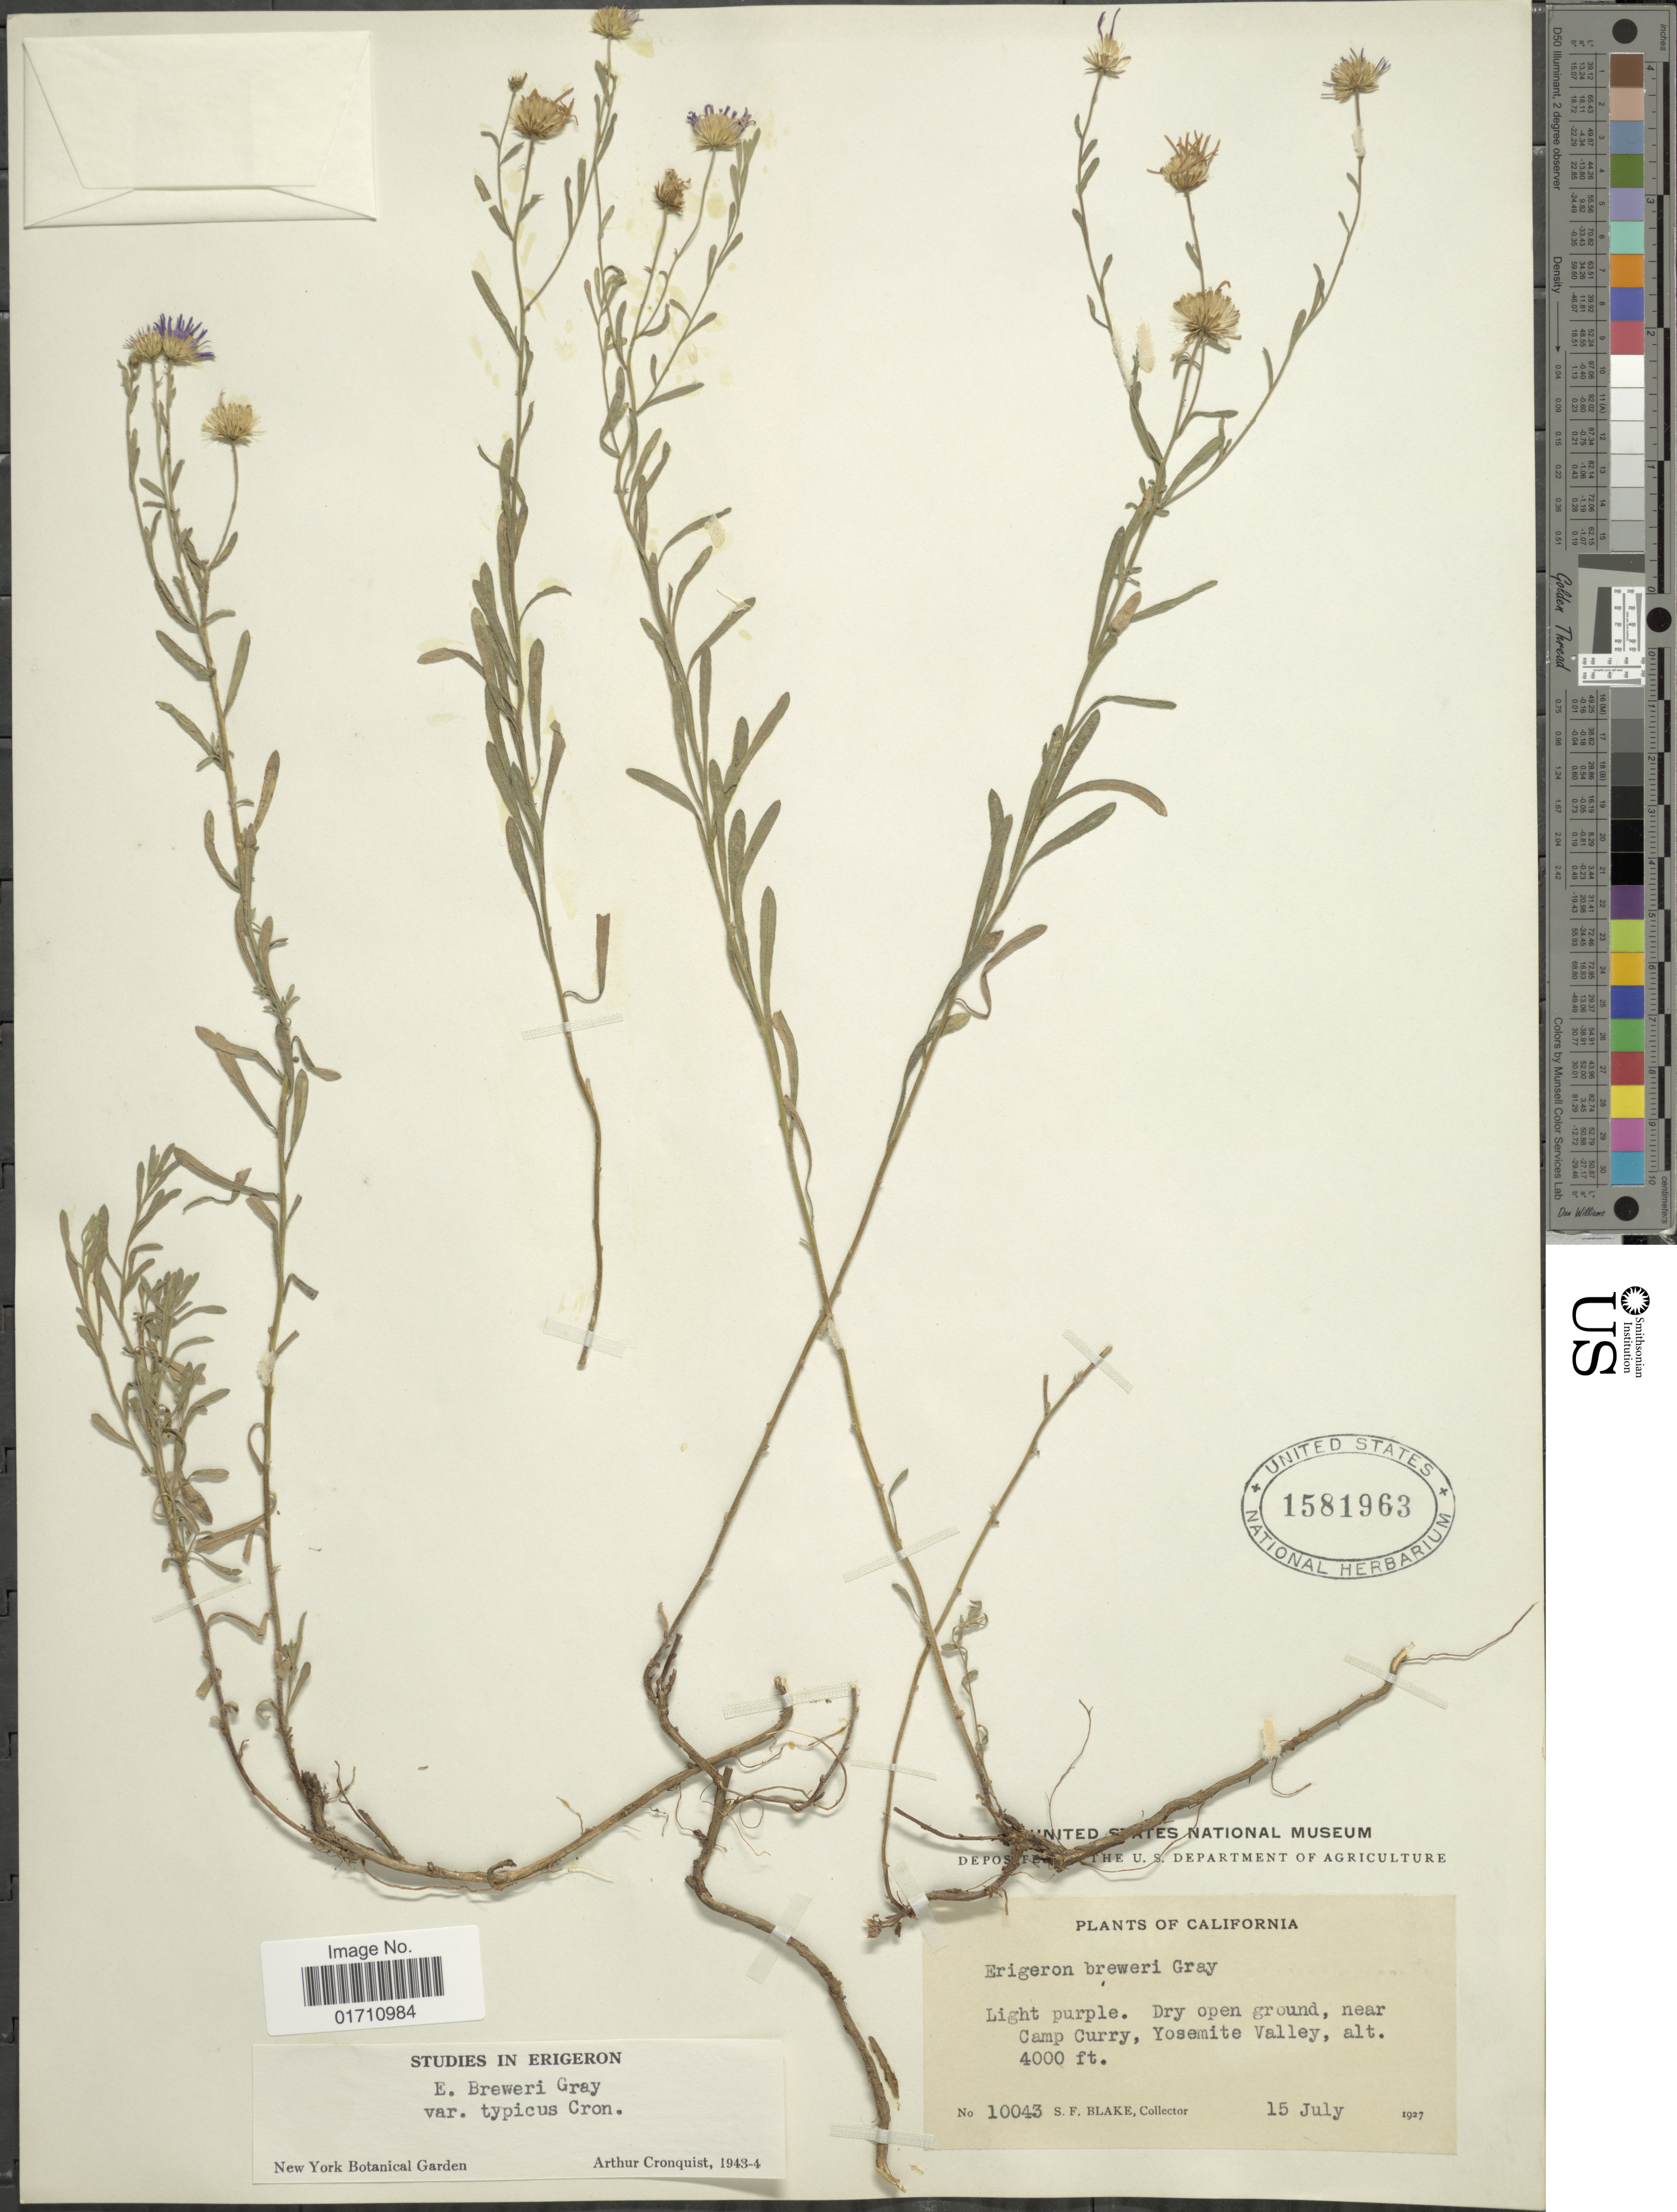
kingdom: Plantae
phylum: Tracheophyta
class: Magnoliopsida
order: Asterales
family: Asteraceae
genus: Erigeron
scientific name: Erigeron breweri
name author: A. Gray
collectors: S. Blake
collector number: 10043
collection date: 1927-07-15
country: United States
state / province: California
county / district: Mariposa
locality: Dry open ground, near Camp Curry, Yosemite Valley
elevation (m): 1219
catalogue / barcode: US 1581963